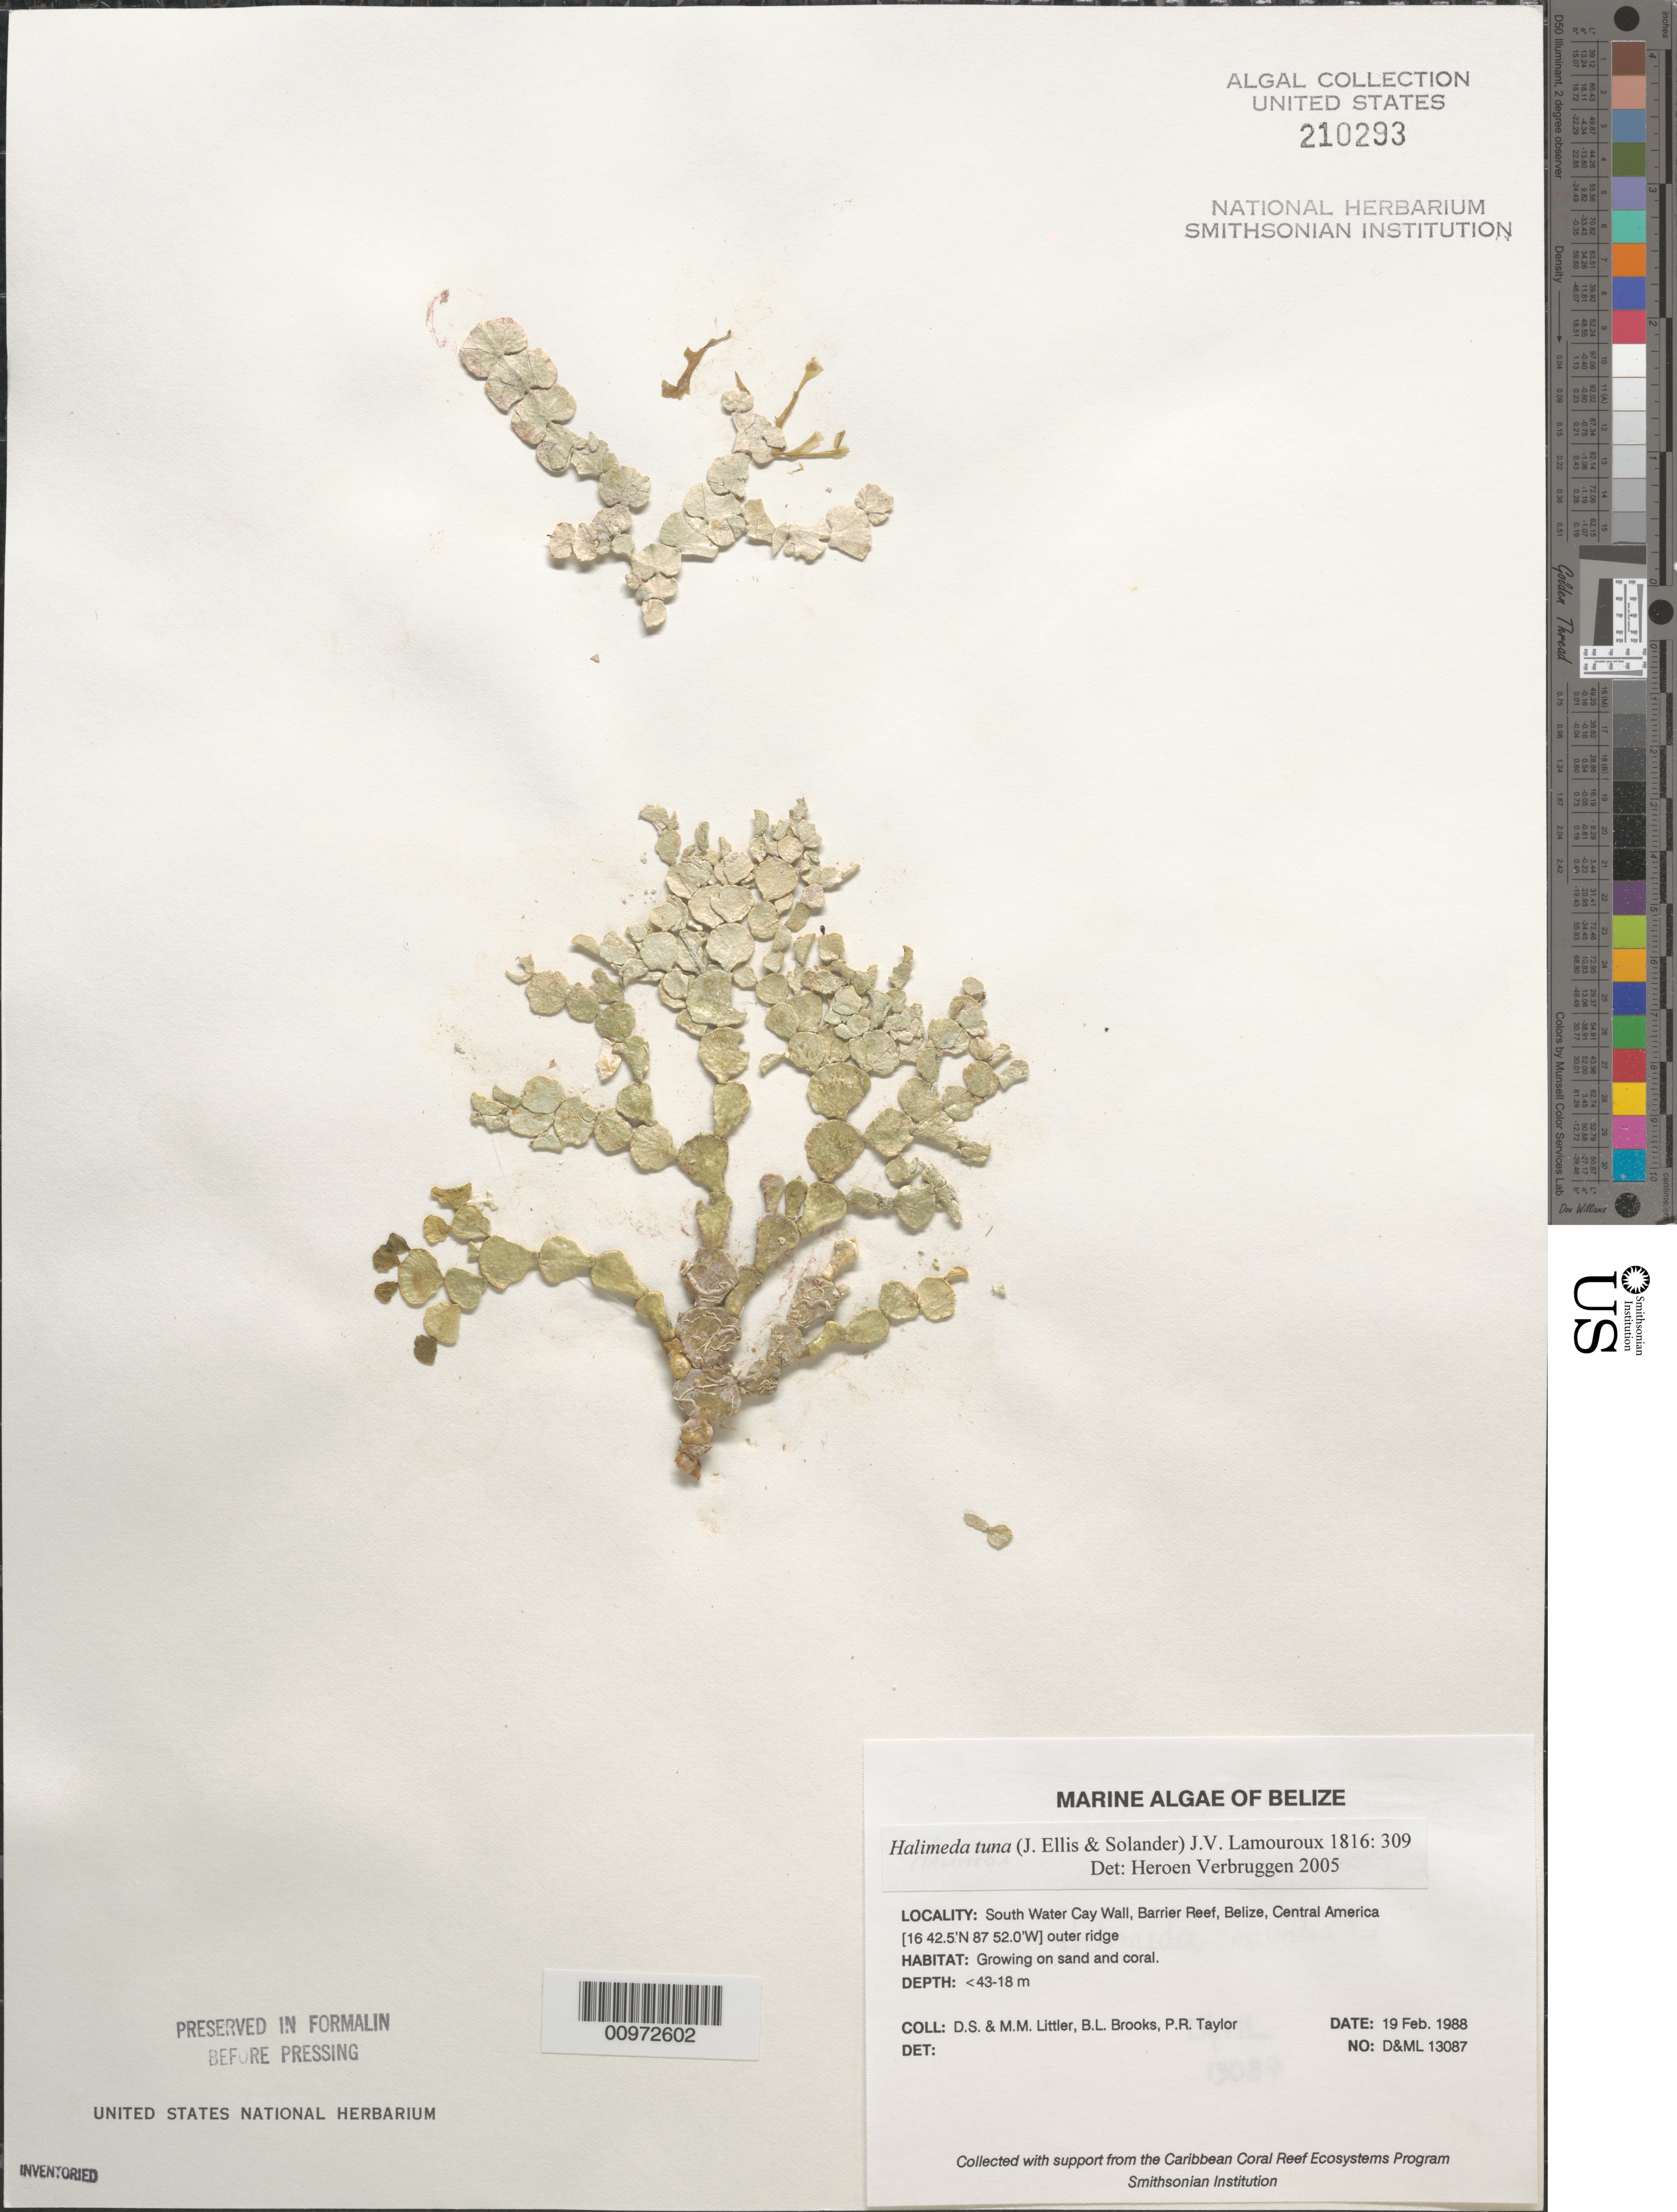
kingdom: Plantae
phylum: Chlorophyta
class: Ulvophyceae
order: Bryopsidales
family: Halimedaceae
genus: Halimeda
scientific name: Halimeda tuna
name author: (J. Ellis & Sol.) J.V.Lamouroux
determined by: Verbruggen, H.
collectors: D. S. Littler, M. M. Littler, B. Brooks & P. R. Taylor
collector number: D&ML 13087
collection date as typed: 19 Feb 1988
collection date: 1988-02-19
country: Belize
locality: South Water Cay Wall, Barrier Reef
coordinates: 16 42.5' N, 87 52.0' W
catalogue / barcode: US 210293